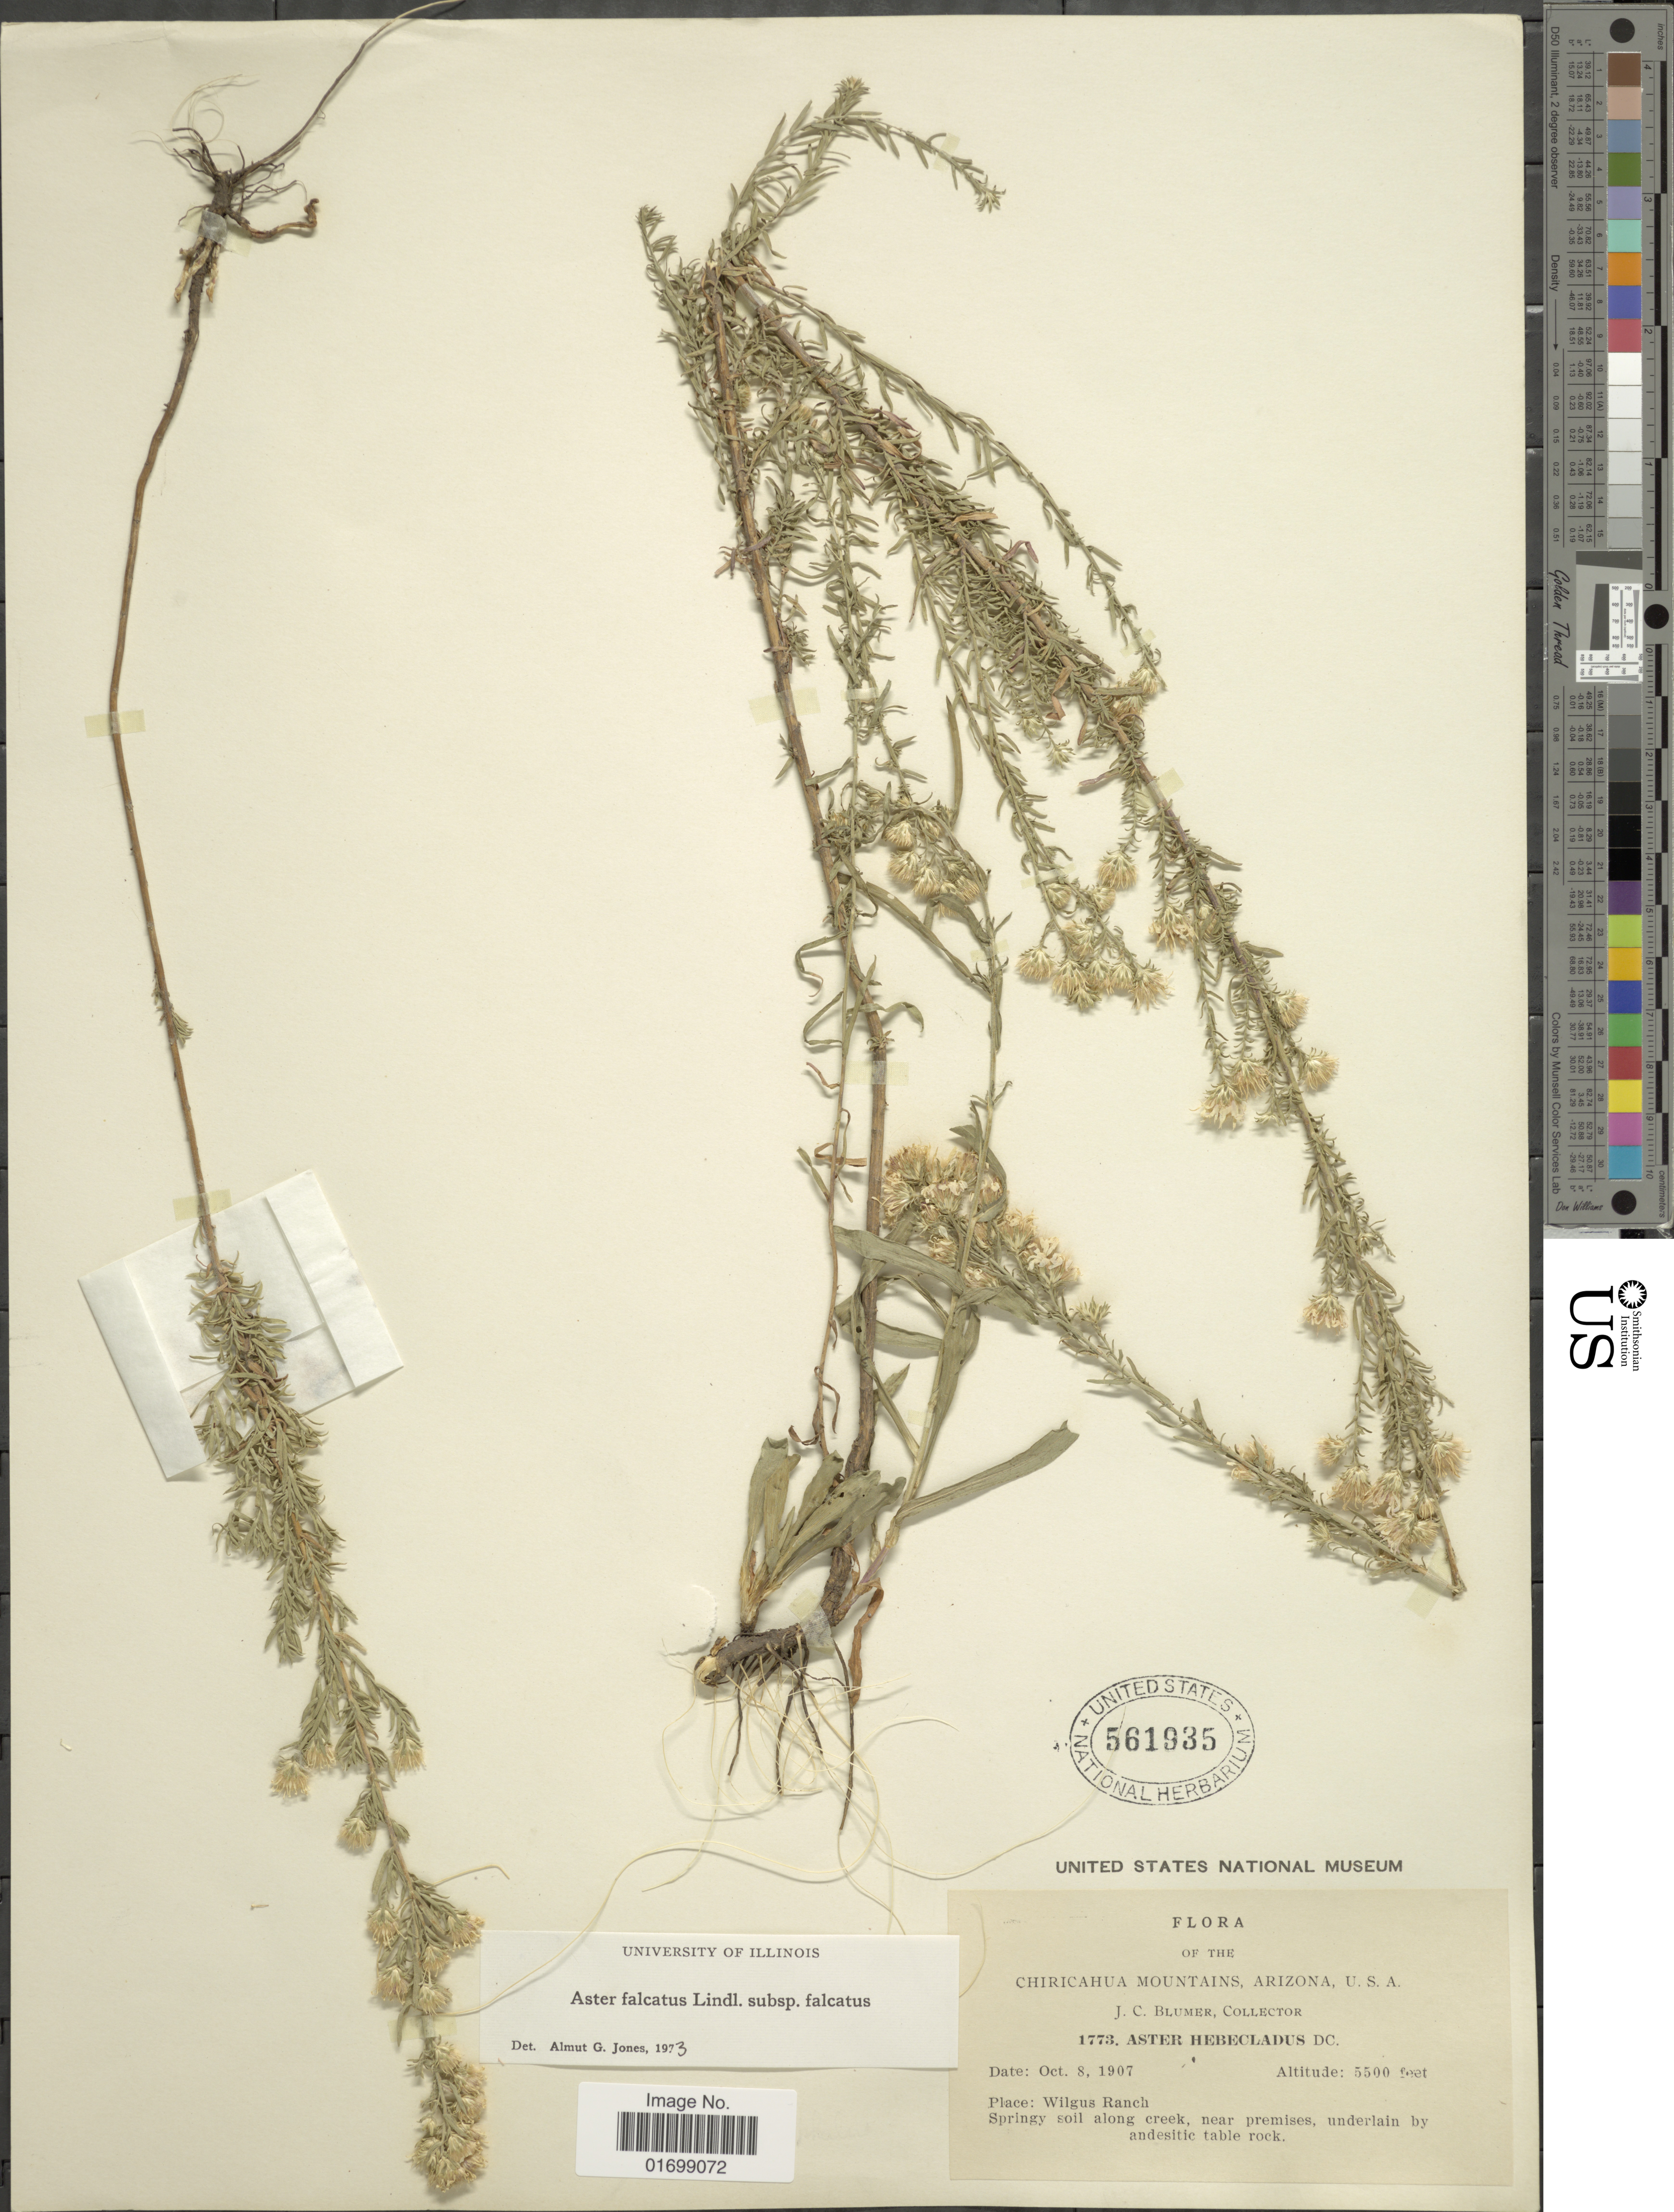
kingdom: Plantae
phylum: Tracheophyta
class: Magnoliopsida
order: Asterales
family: Asteraceae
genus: Symphyotrichum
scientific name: Symphyotrichum falcatum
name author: (Lindl. ex Lindl.) G.L. Nesom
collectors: J. C. Blumer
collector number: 1773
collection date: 1907-10-08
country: United States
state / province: Arizona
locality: Chiricahua Mountains, Wilgus Ranch, Springy soil along creek, near premises, underlain by andesitic table rock.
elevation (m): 1676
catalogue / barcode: US 561935